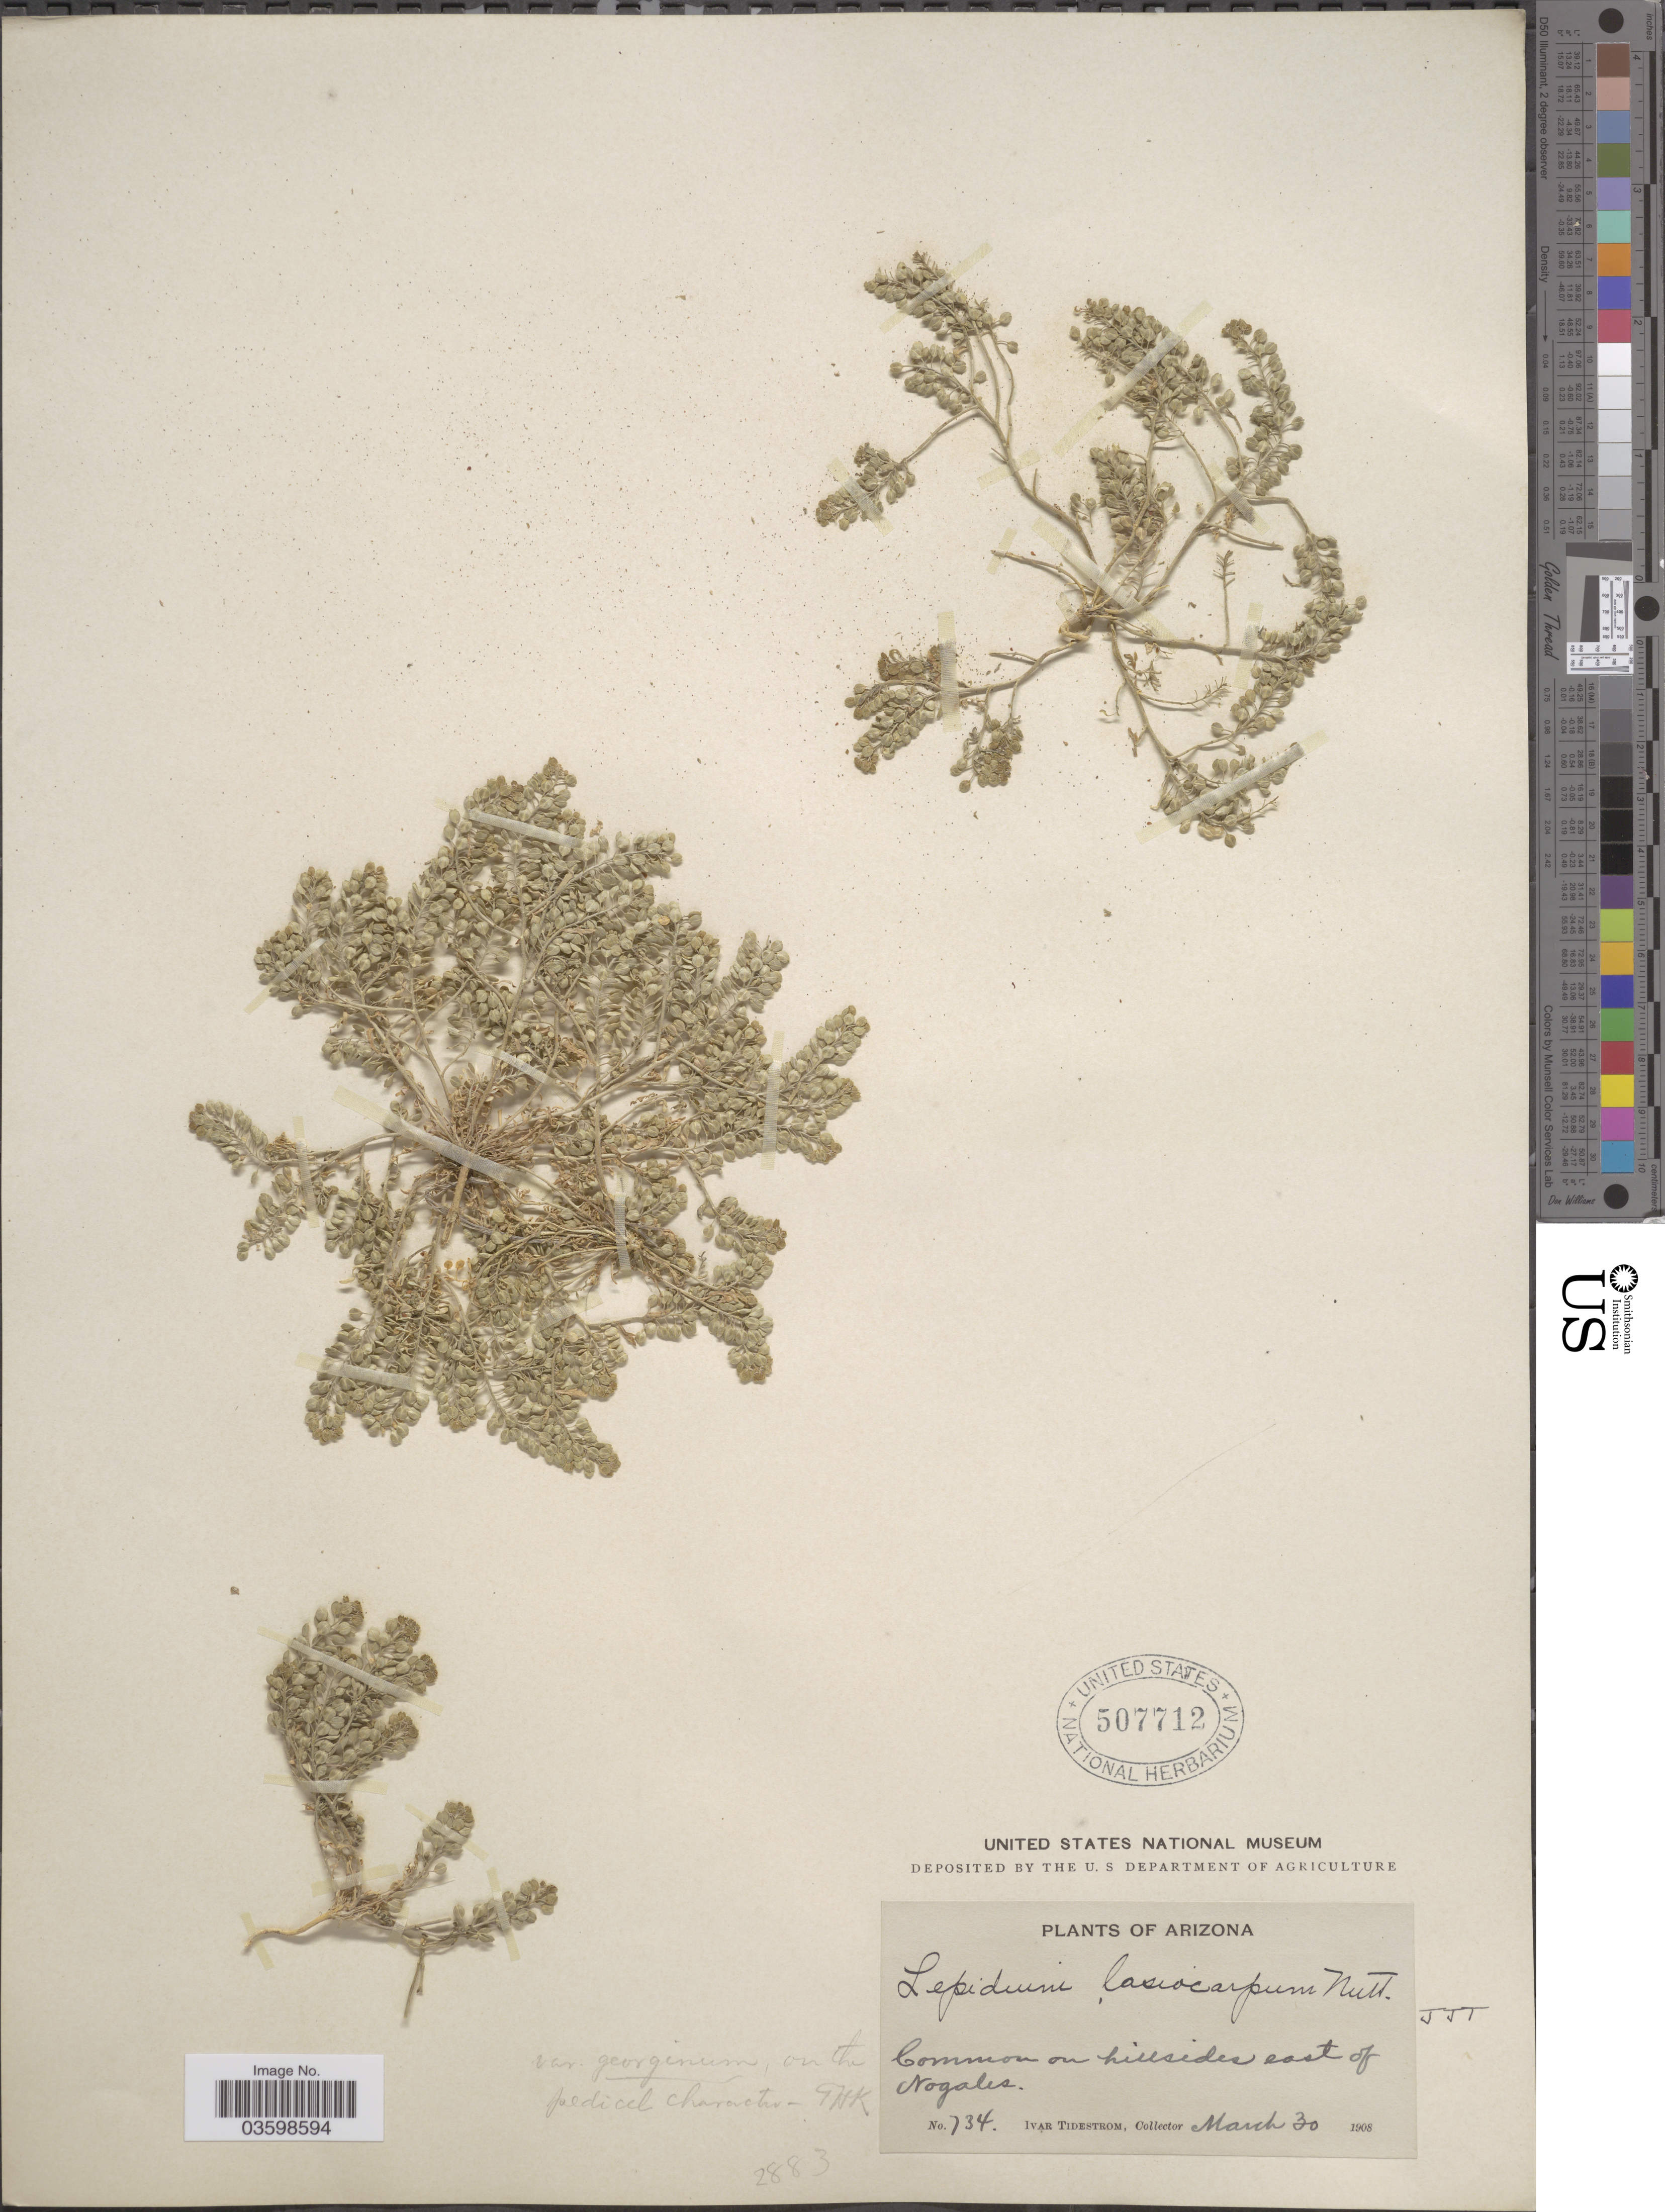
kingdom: Plantae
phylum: Tracheophyta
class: Magnoliopsida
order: Brassicales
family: Brassicaceae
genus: Lepidium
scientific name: Lepidium lasiocarpum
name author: Nutt.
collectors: I. F. Tidestrom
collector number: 734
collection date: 1908-03-30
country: United States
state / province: Arizona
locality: Common on hillsides east of Nogales.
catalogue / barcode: US 507712